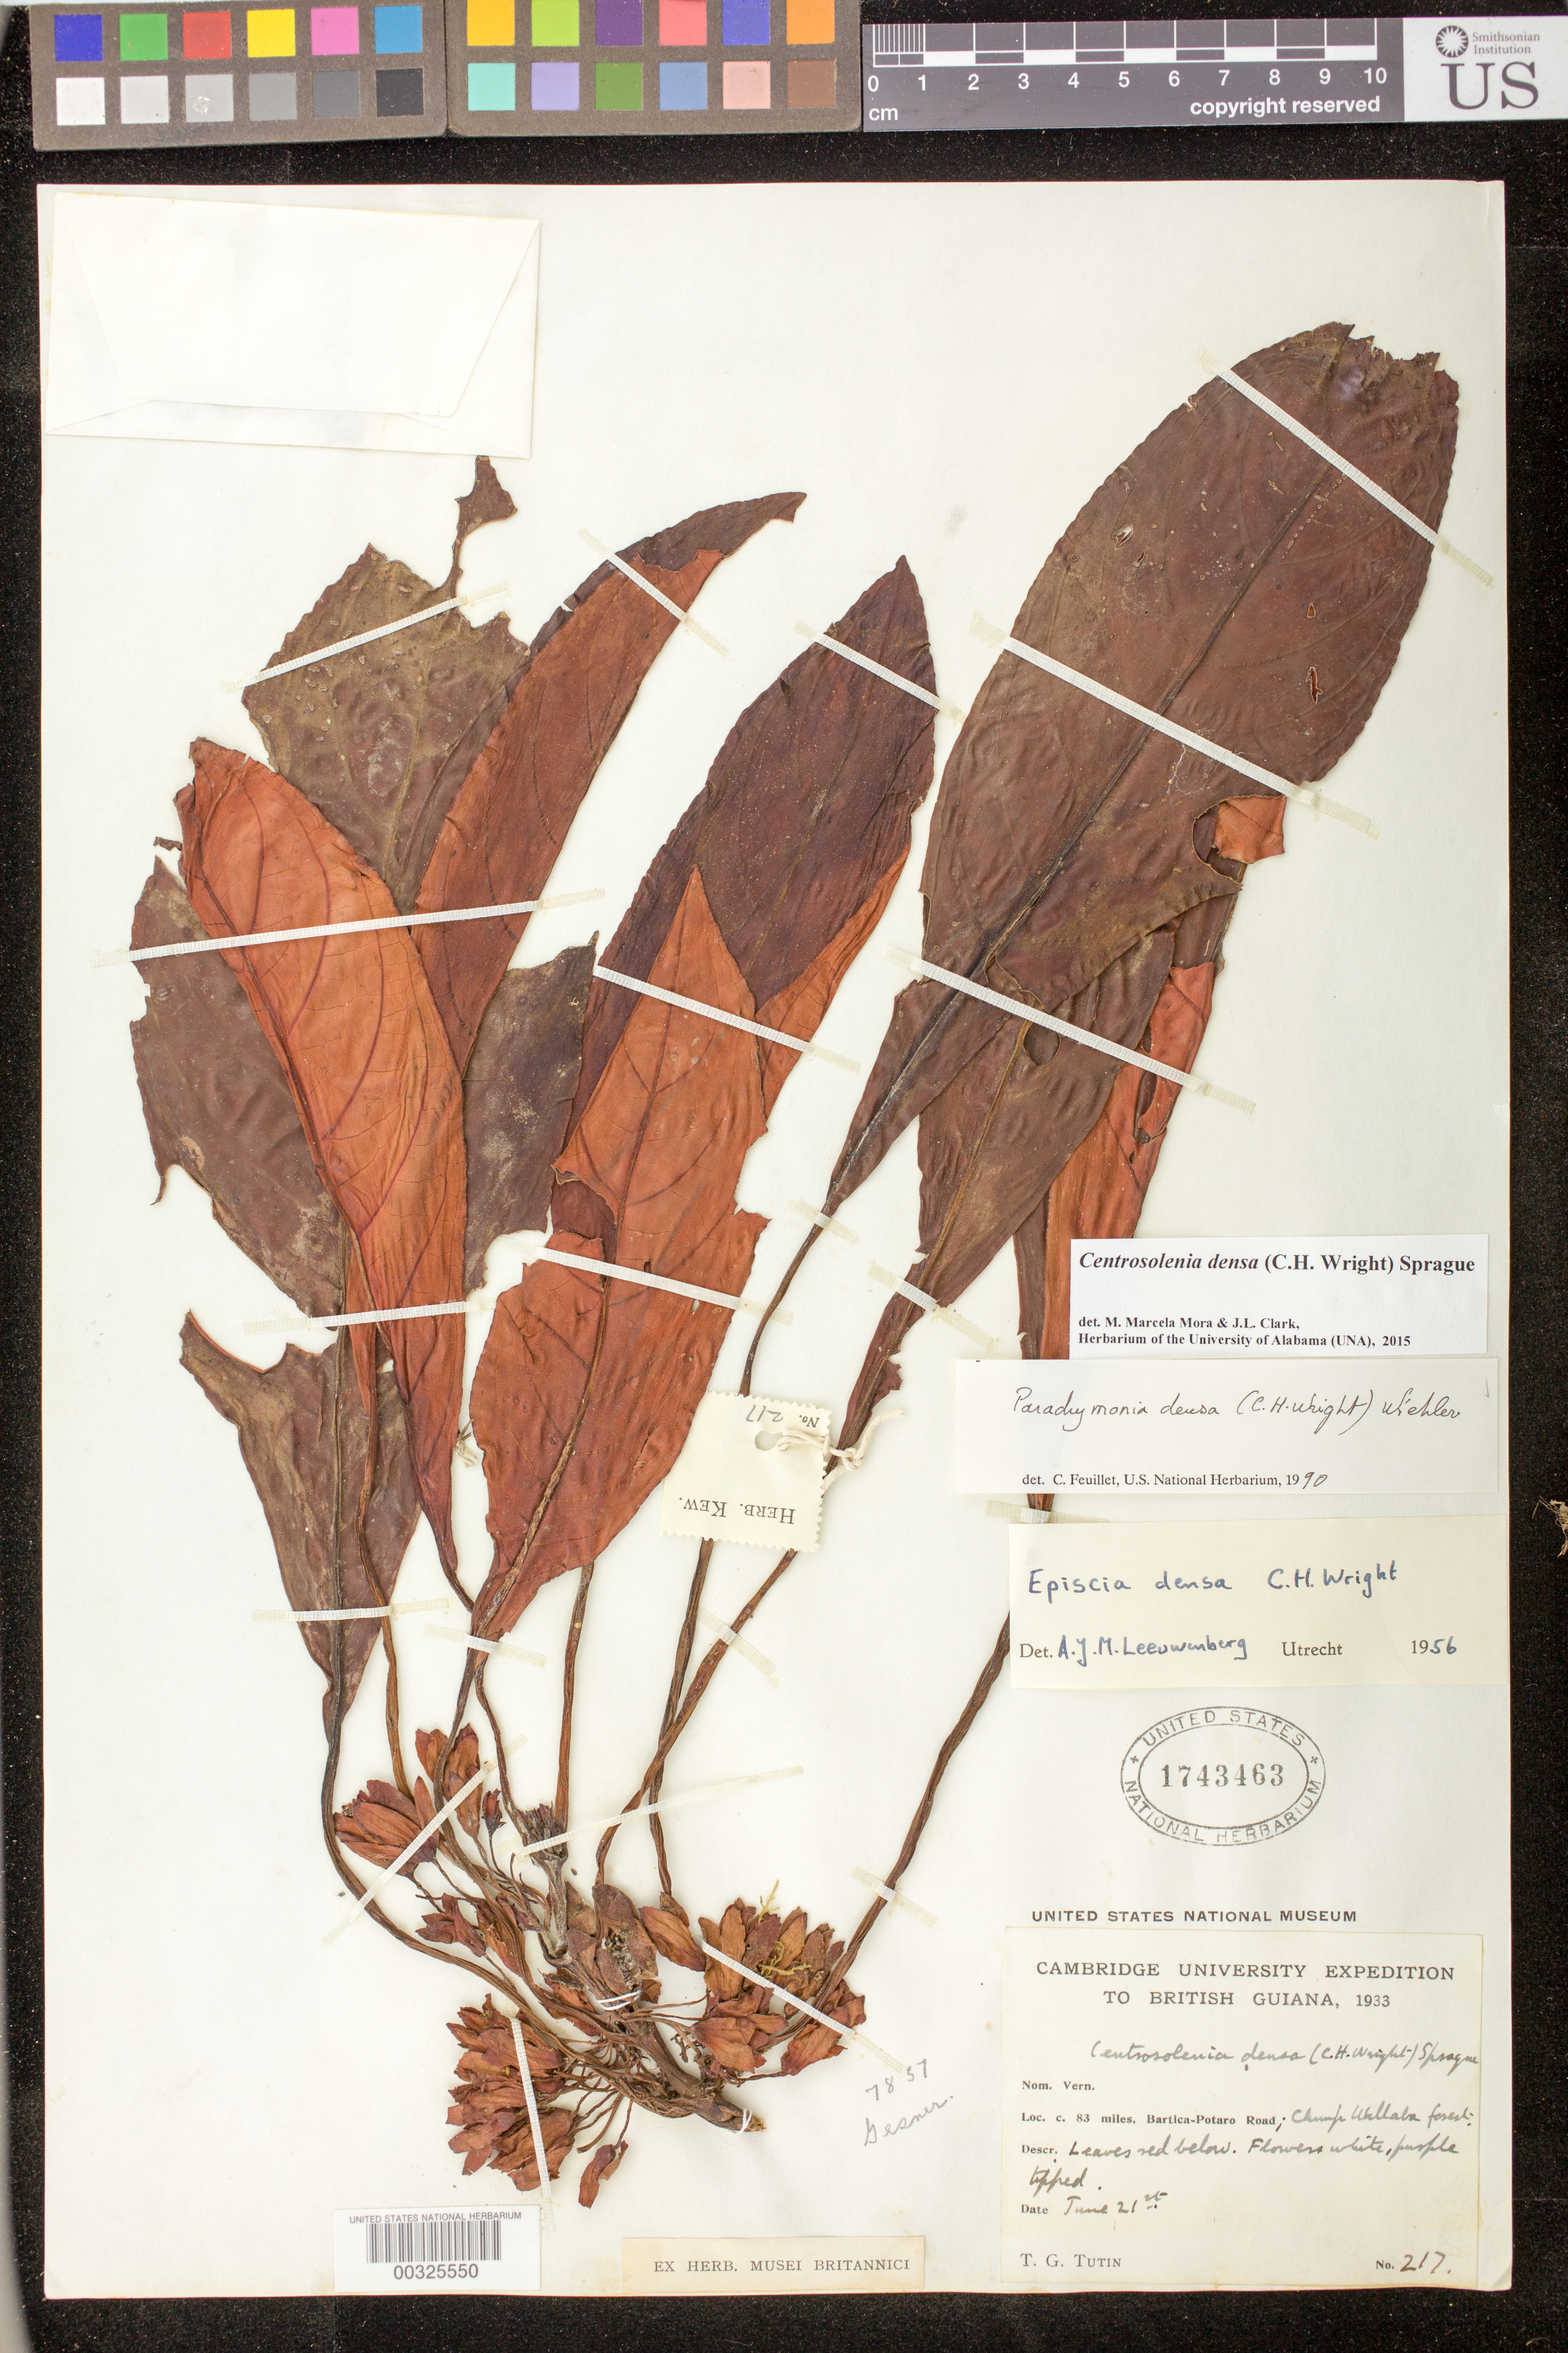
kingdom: Plantae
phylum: Tracheophyta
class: Magnoliopsida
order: Lamiales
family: Gesneriaceae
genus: Centrosolenia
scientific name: Centrosolenia densa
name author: (C.H. Wright) Sprague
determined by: Mora, M. M.; Clark, J. L.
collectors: T. G. Tutin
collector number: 217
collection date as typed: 21 Jun 1933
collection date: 1933-06-21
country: Guyana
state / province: Cuyuni-Mazaruni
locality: Loc. c. 83 miles, Bartica-Potaro road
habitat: Clump Wallaba forest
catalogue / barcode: US 1743463